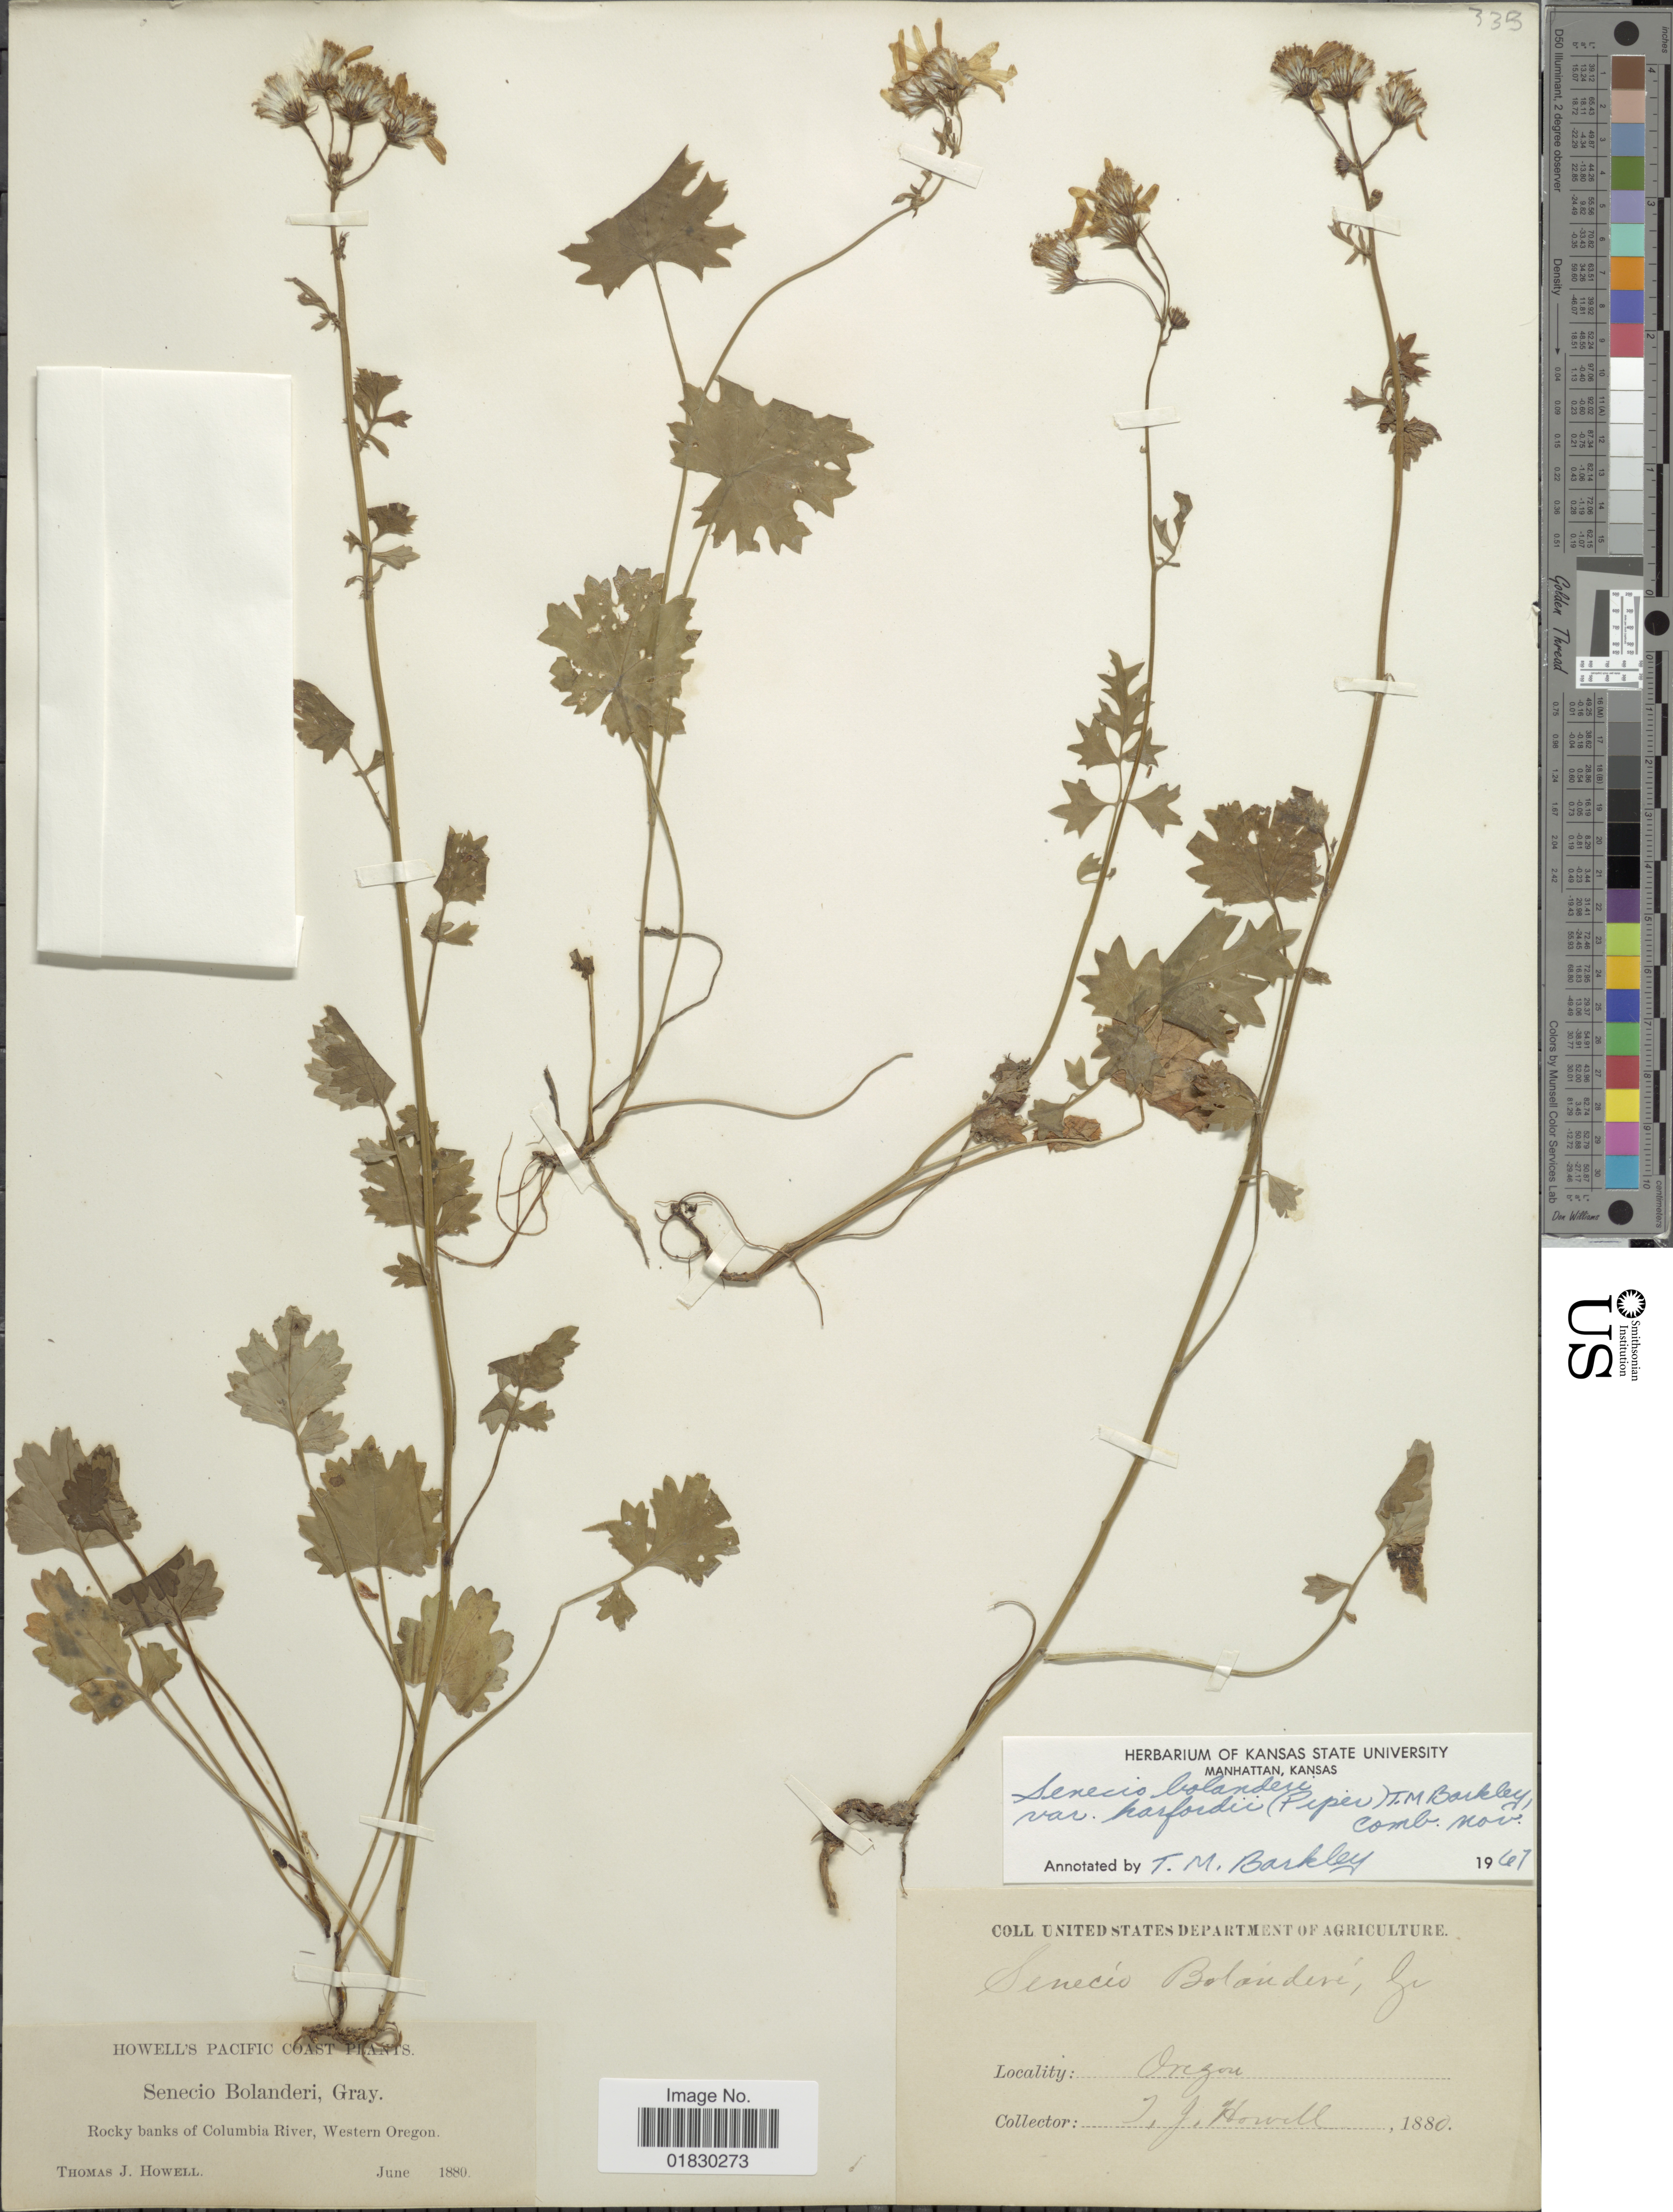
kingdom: Plantae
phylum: Tracheophyta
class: Magnoliopsida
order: Asterales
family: Asteraceae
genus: Packera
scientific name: Packera bolanderi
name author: (A. Gray) W.A. Weber & Á. Löve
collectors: T. J. Howell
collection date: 1880-06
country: United States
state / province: Oregon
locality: Howell's Pacific Coast, Rocky banks of Columbia River, Western Oregon